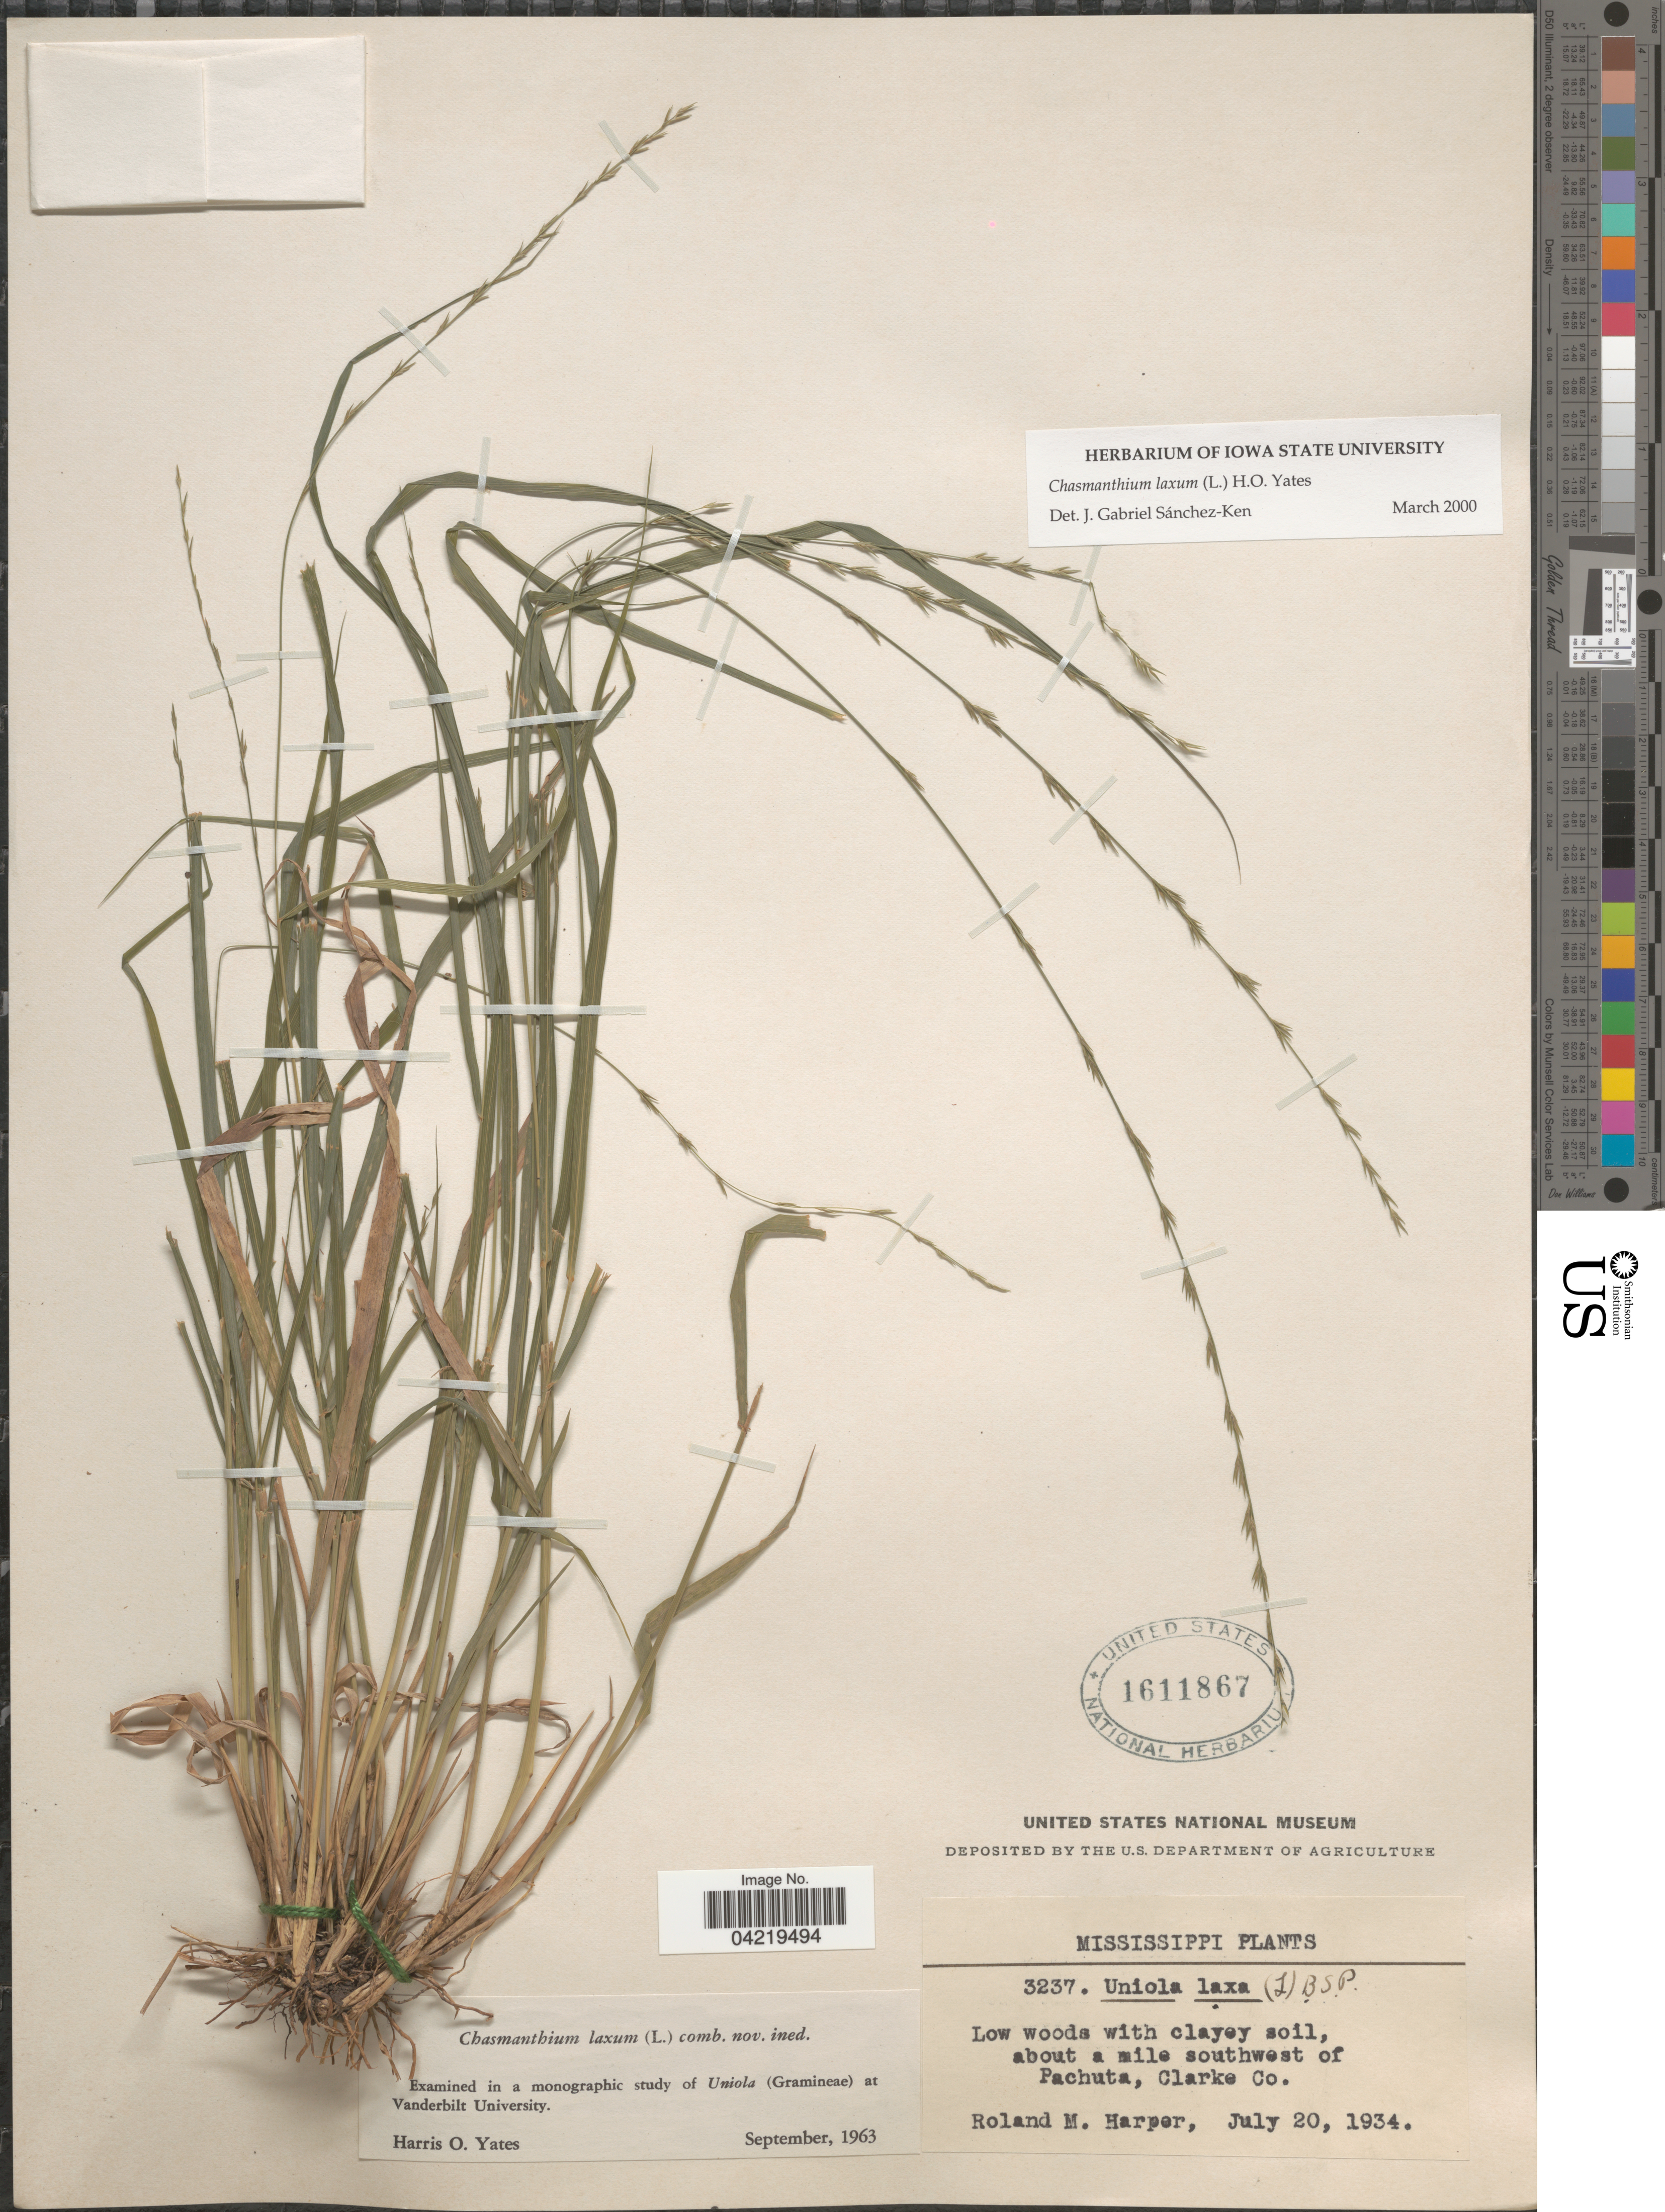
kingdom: Plantae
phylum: Tracheophyta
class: Liliopsida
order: Poales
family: Poaceae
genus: Chasmanthium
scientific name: Chasmanthium laxum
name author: (L.) H.O. Yates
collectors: R. M. Harper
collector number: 3237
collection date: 1934-07-20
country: United States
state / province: Mississippi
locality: About a mile southwest of Pachuta, Clarke Co.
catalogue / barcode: US 1611867